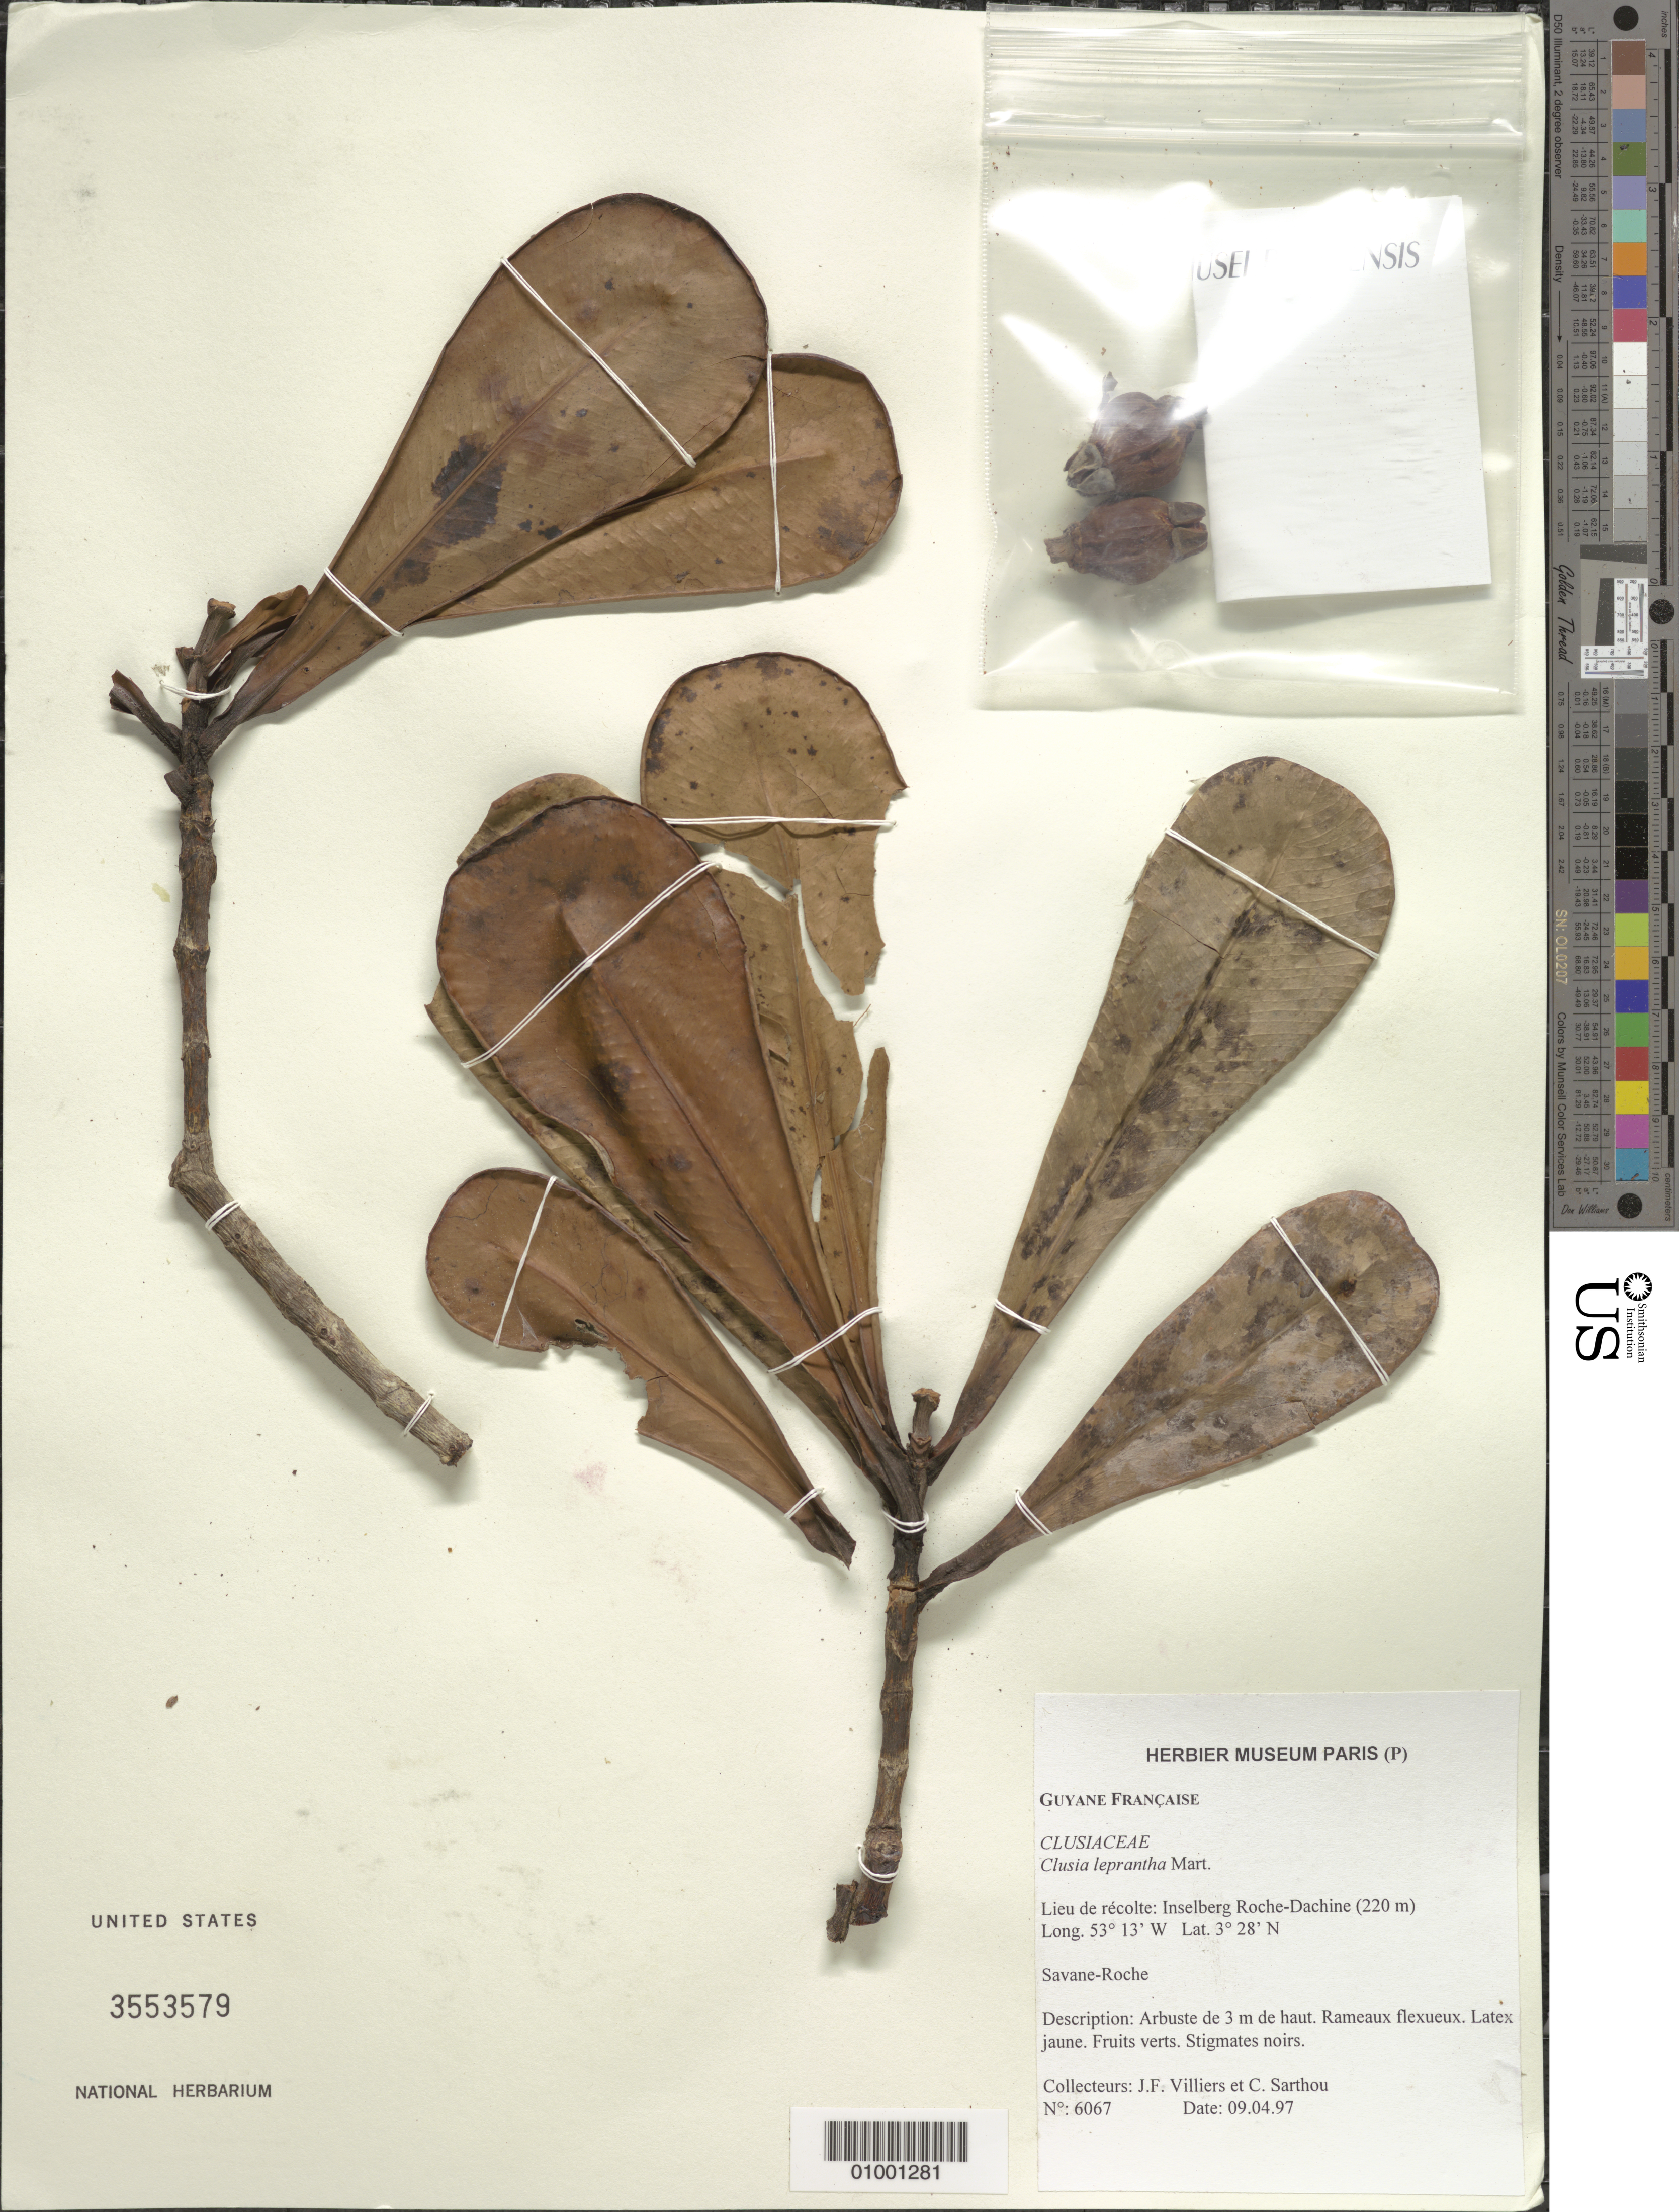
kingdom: Plantae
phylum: Tracheophyta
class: Magnoliopsida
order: Malpighiales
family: Clusiaceae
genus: Clusia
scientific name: Clusia leprantha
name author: Mart.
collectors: J. Villiers & C. Sarthou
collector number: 6067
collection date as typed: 9-Apr-97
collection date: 1997-04-09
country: French Guiana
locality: Inselberg Roche-Dachine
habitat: Savane-roche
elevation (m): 220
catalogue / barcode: US 3553579